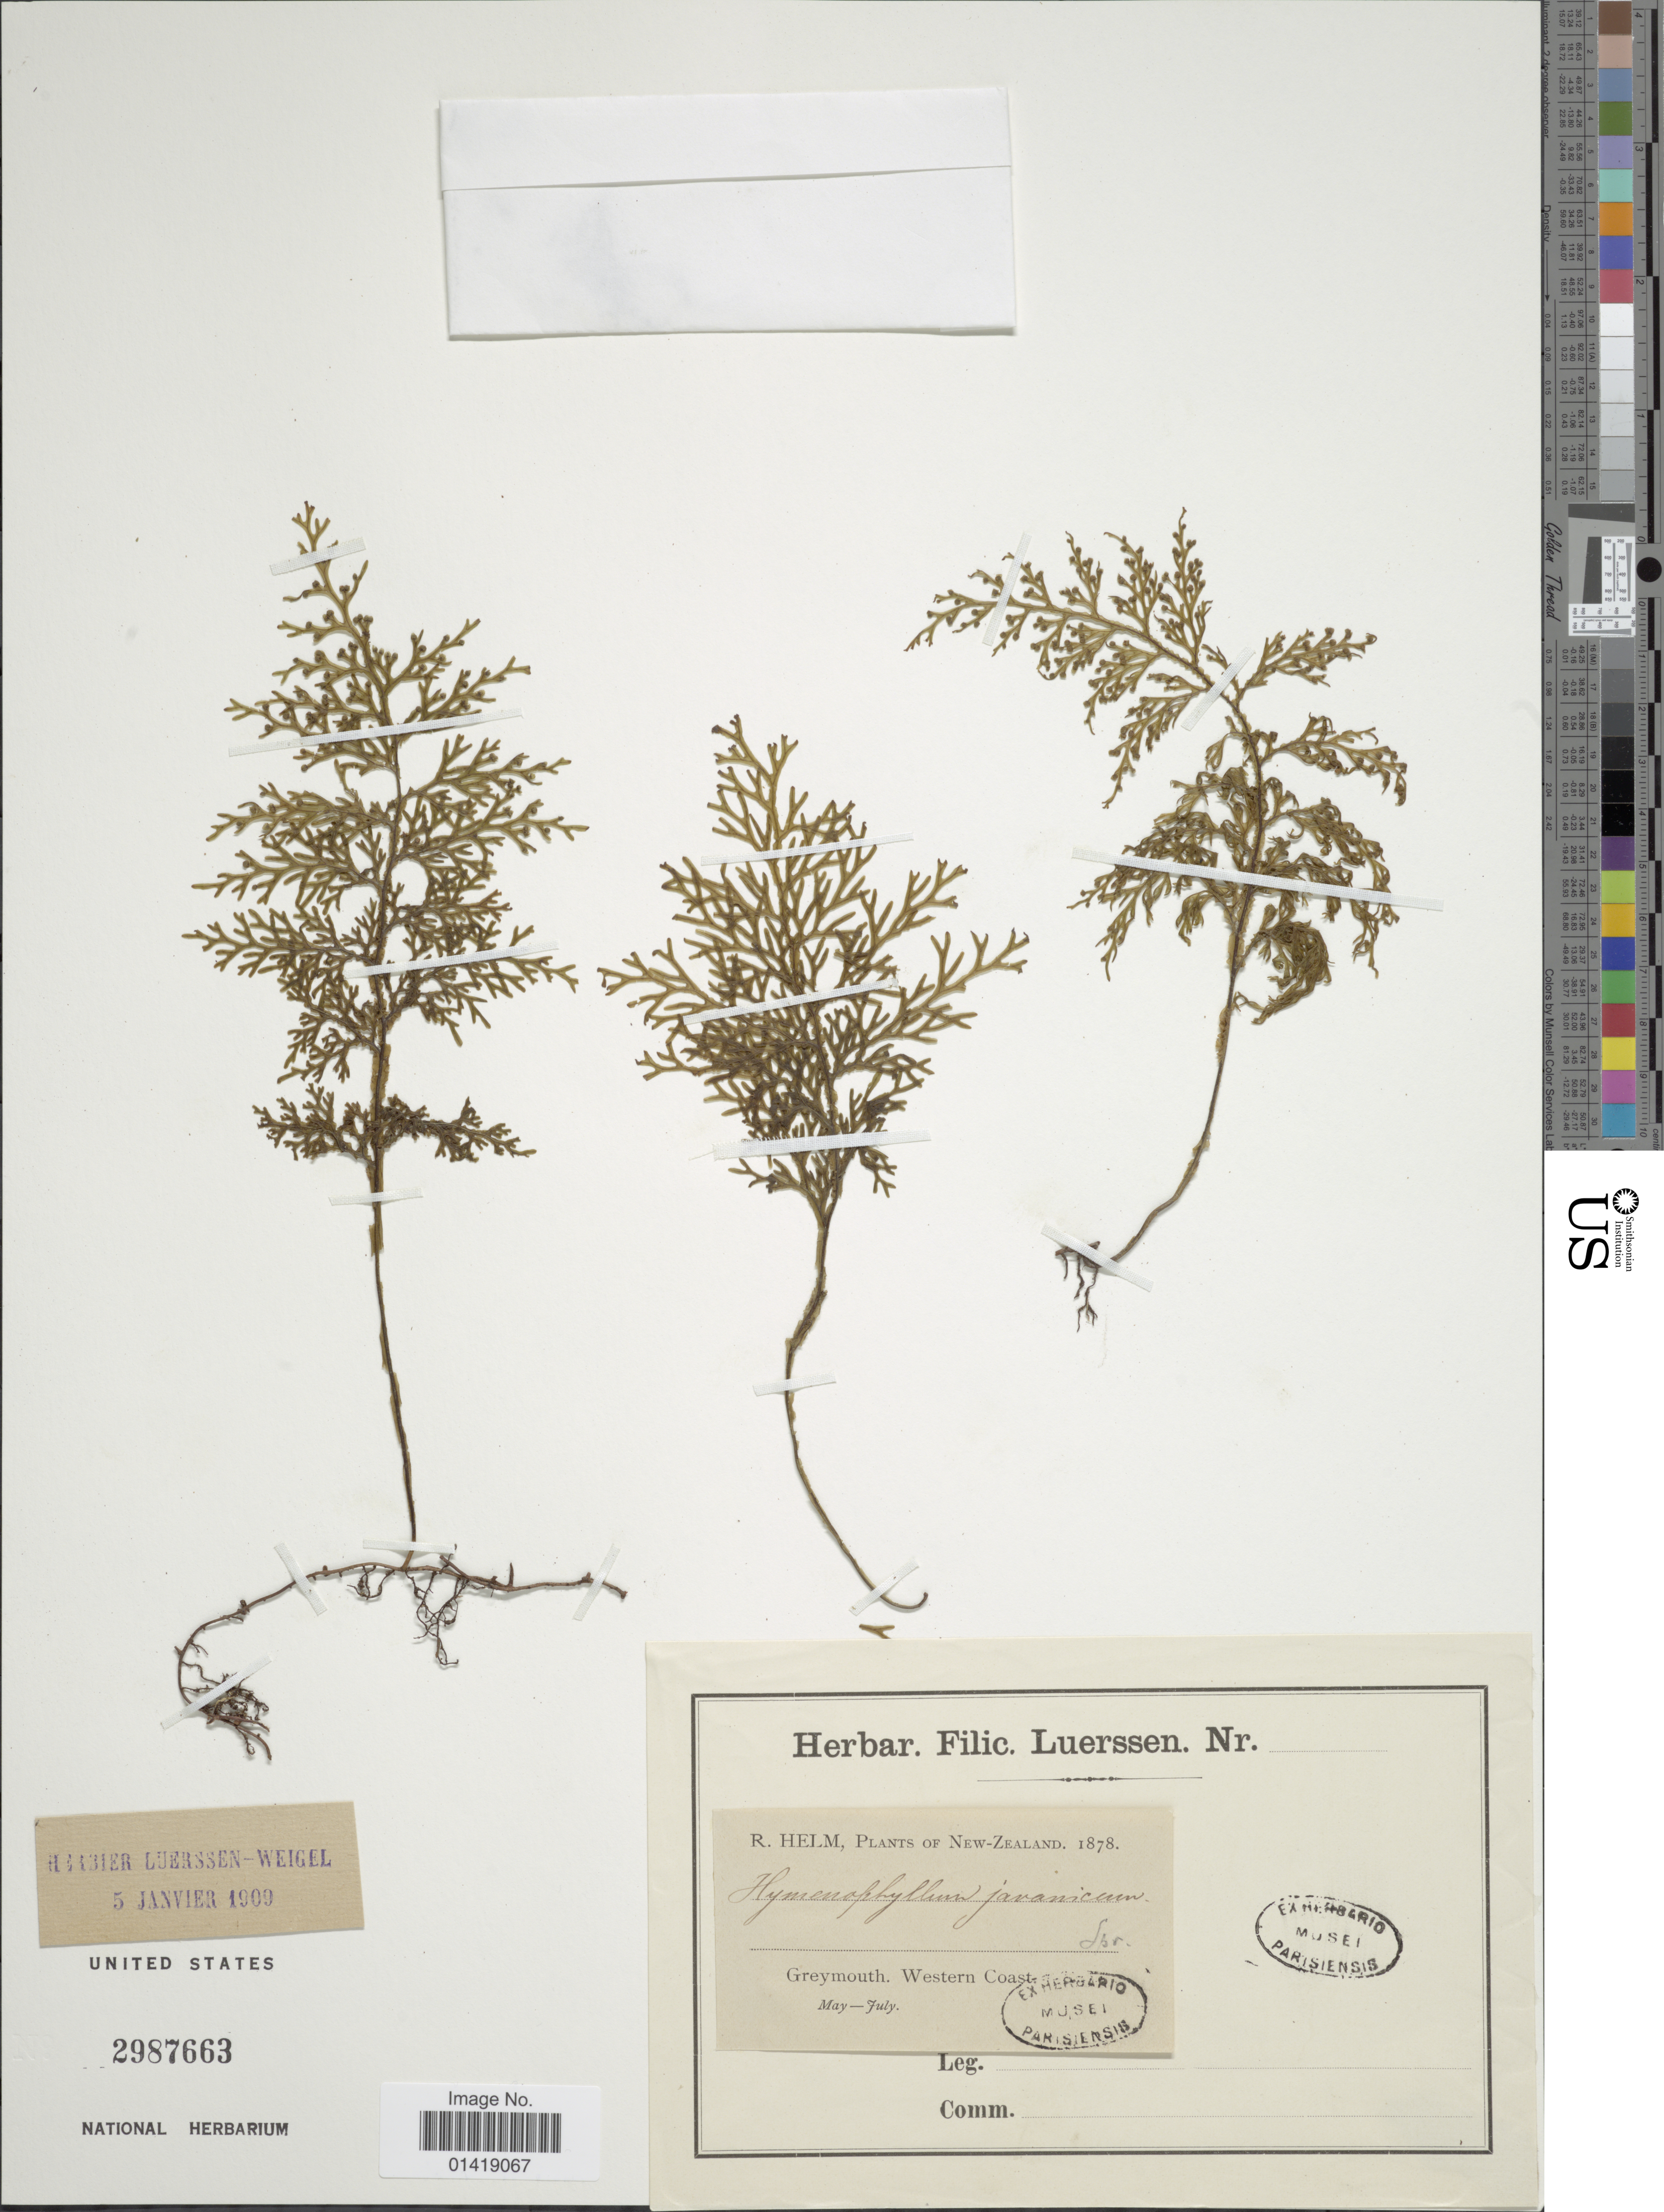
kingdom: Plantae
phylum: Tracheophyta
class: Polypodiopsida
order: Hymenophyllales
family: Hymenophyllaceae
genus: Hymenophyllum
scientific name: Hymenophyllum javanicum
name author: Spreng.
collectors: R. Helm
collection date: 1878-05/1878-07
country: New Zealand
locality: Greymouth Western Coast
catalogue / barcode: US 2987663